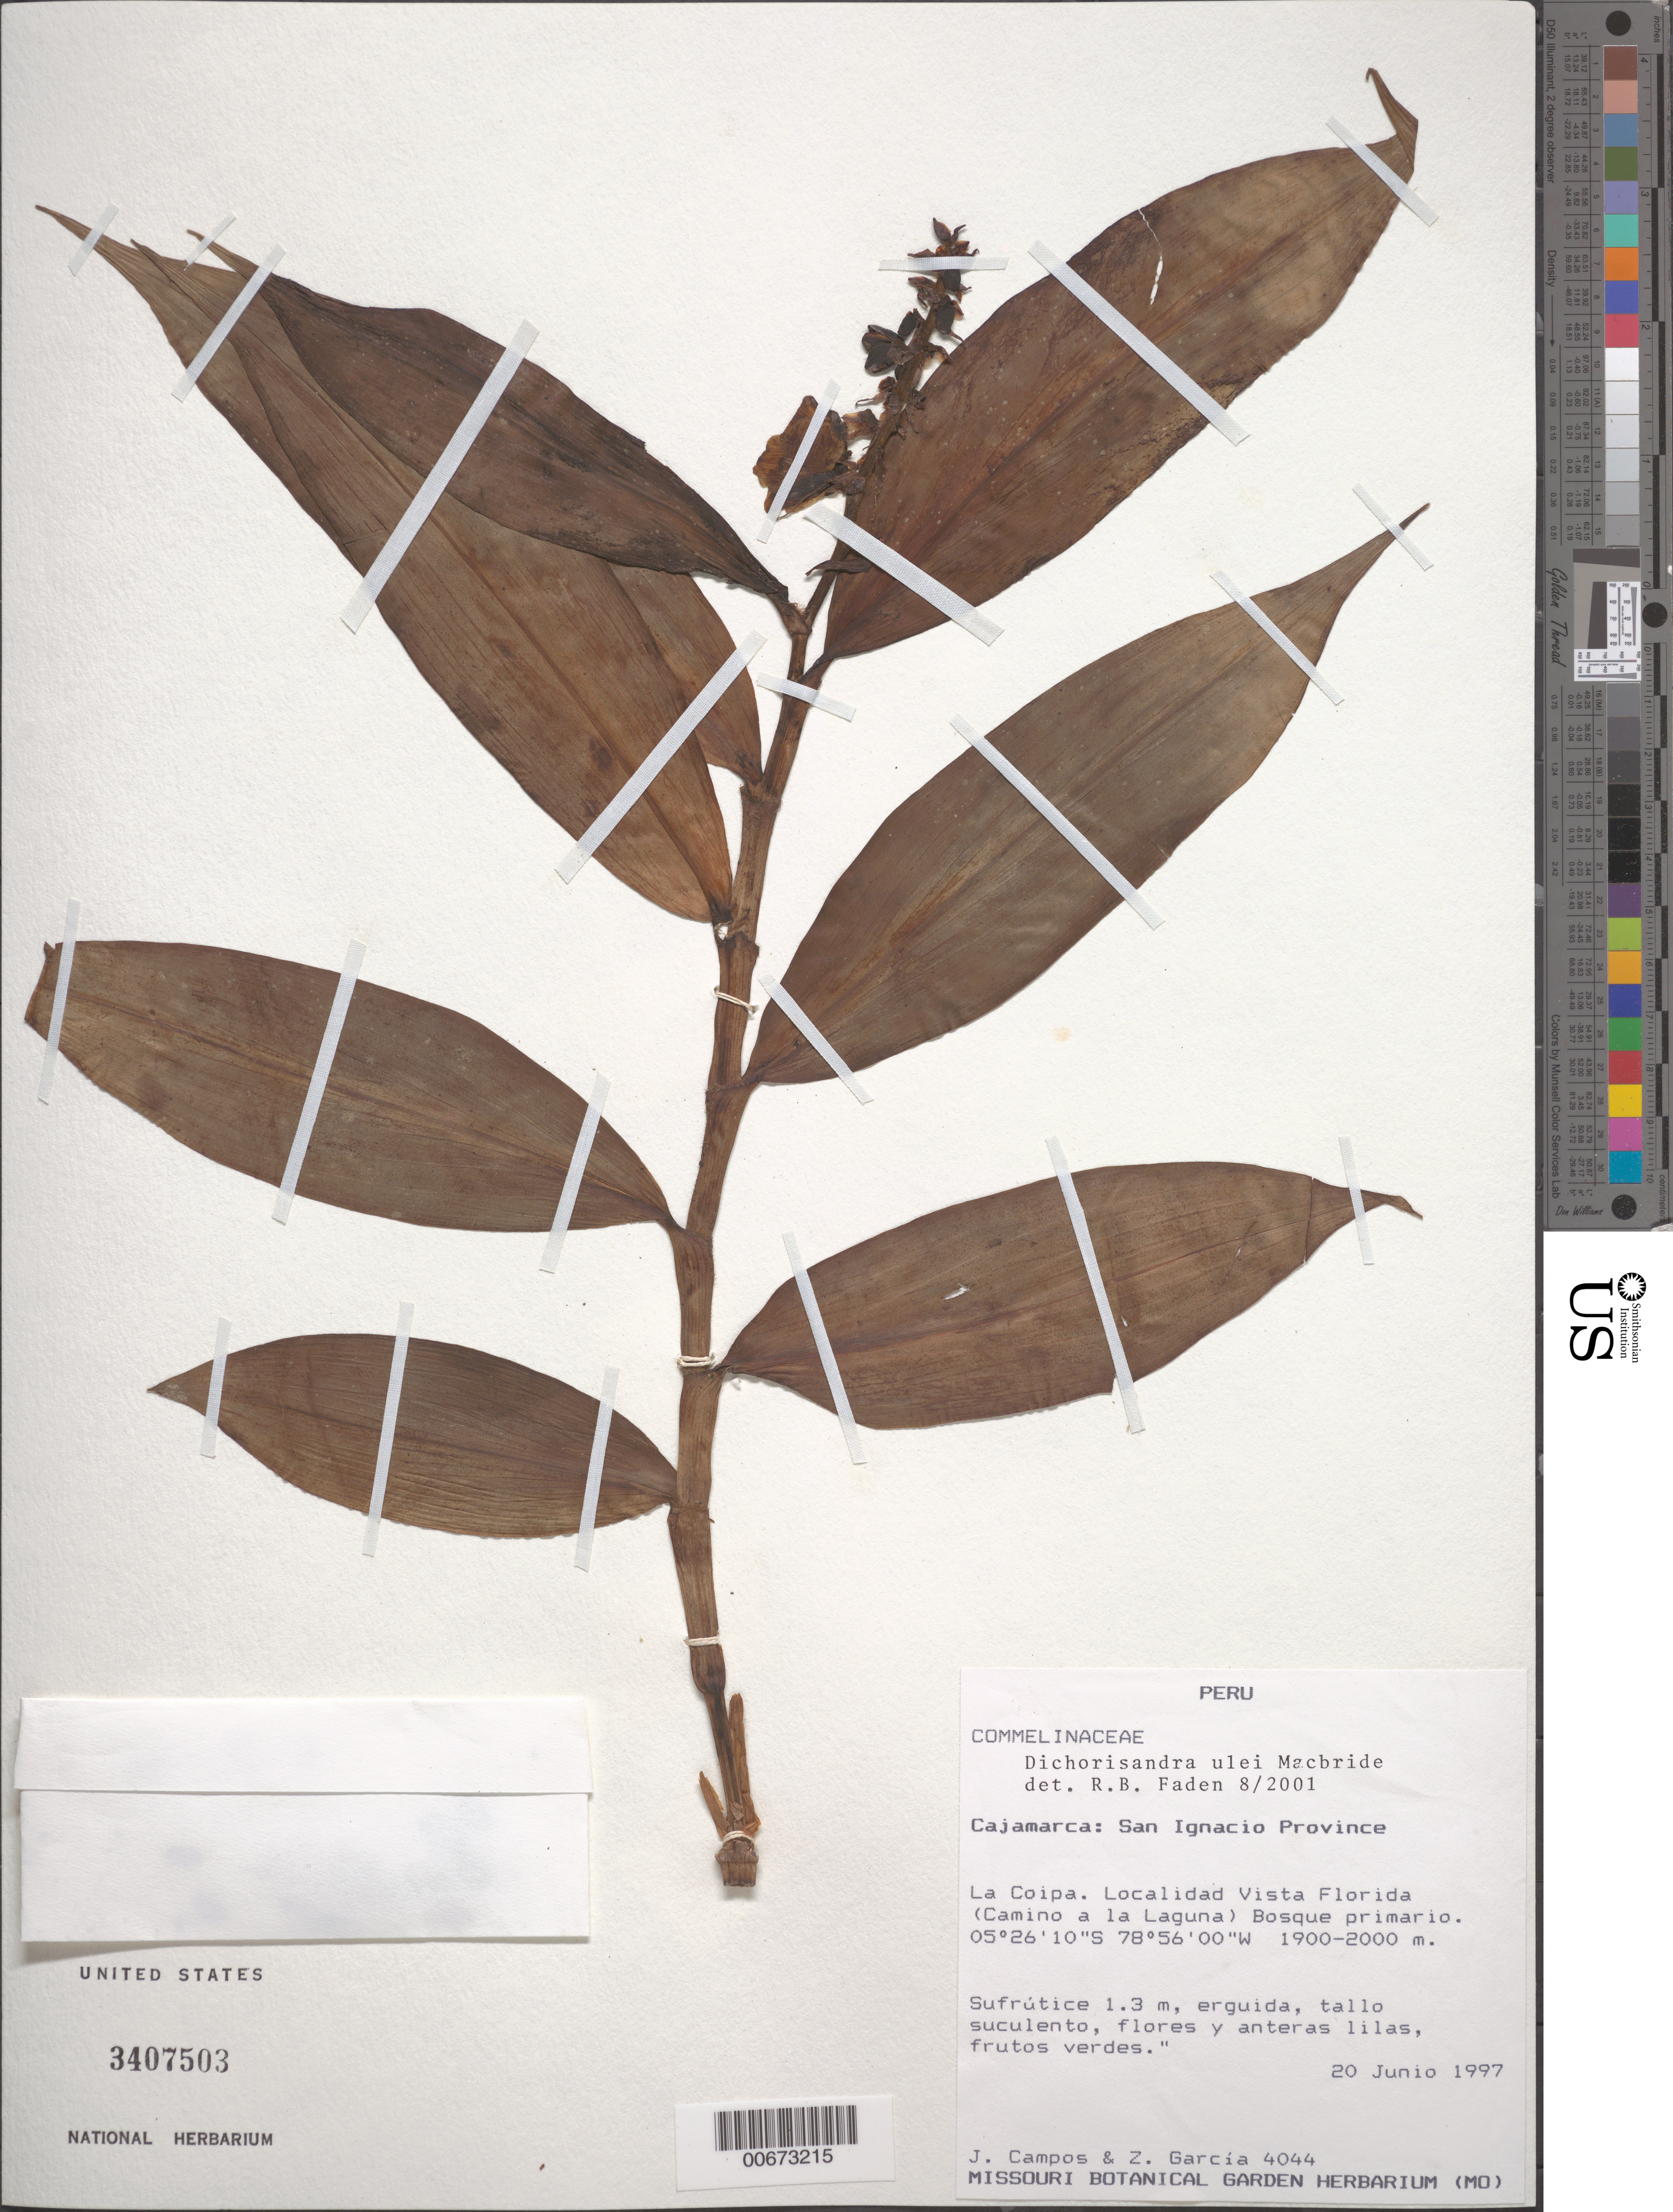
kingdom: Plantae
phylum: Tracheophyta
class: Liliopsida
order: Commelinales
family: Commelinaceae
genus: Dichorisandra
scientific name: Dichorisandra ulei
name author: J.F. Macbr.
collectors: J. Campos & Z. Garcia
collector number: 4044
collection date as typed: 20 Jun 1997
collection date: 1997-06-20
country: Peru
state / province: Cajamarca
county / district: San Ignacio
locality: La Coipa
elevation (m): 1900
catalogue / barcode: US 3407503